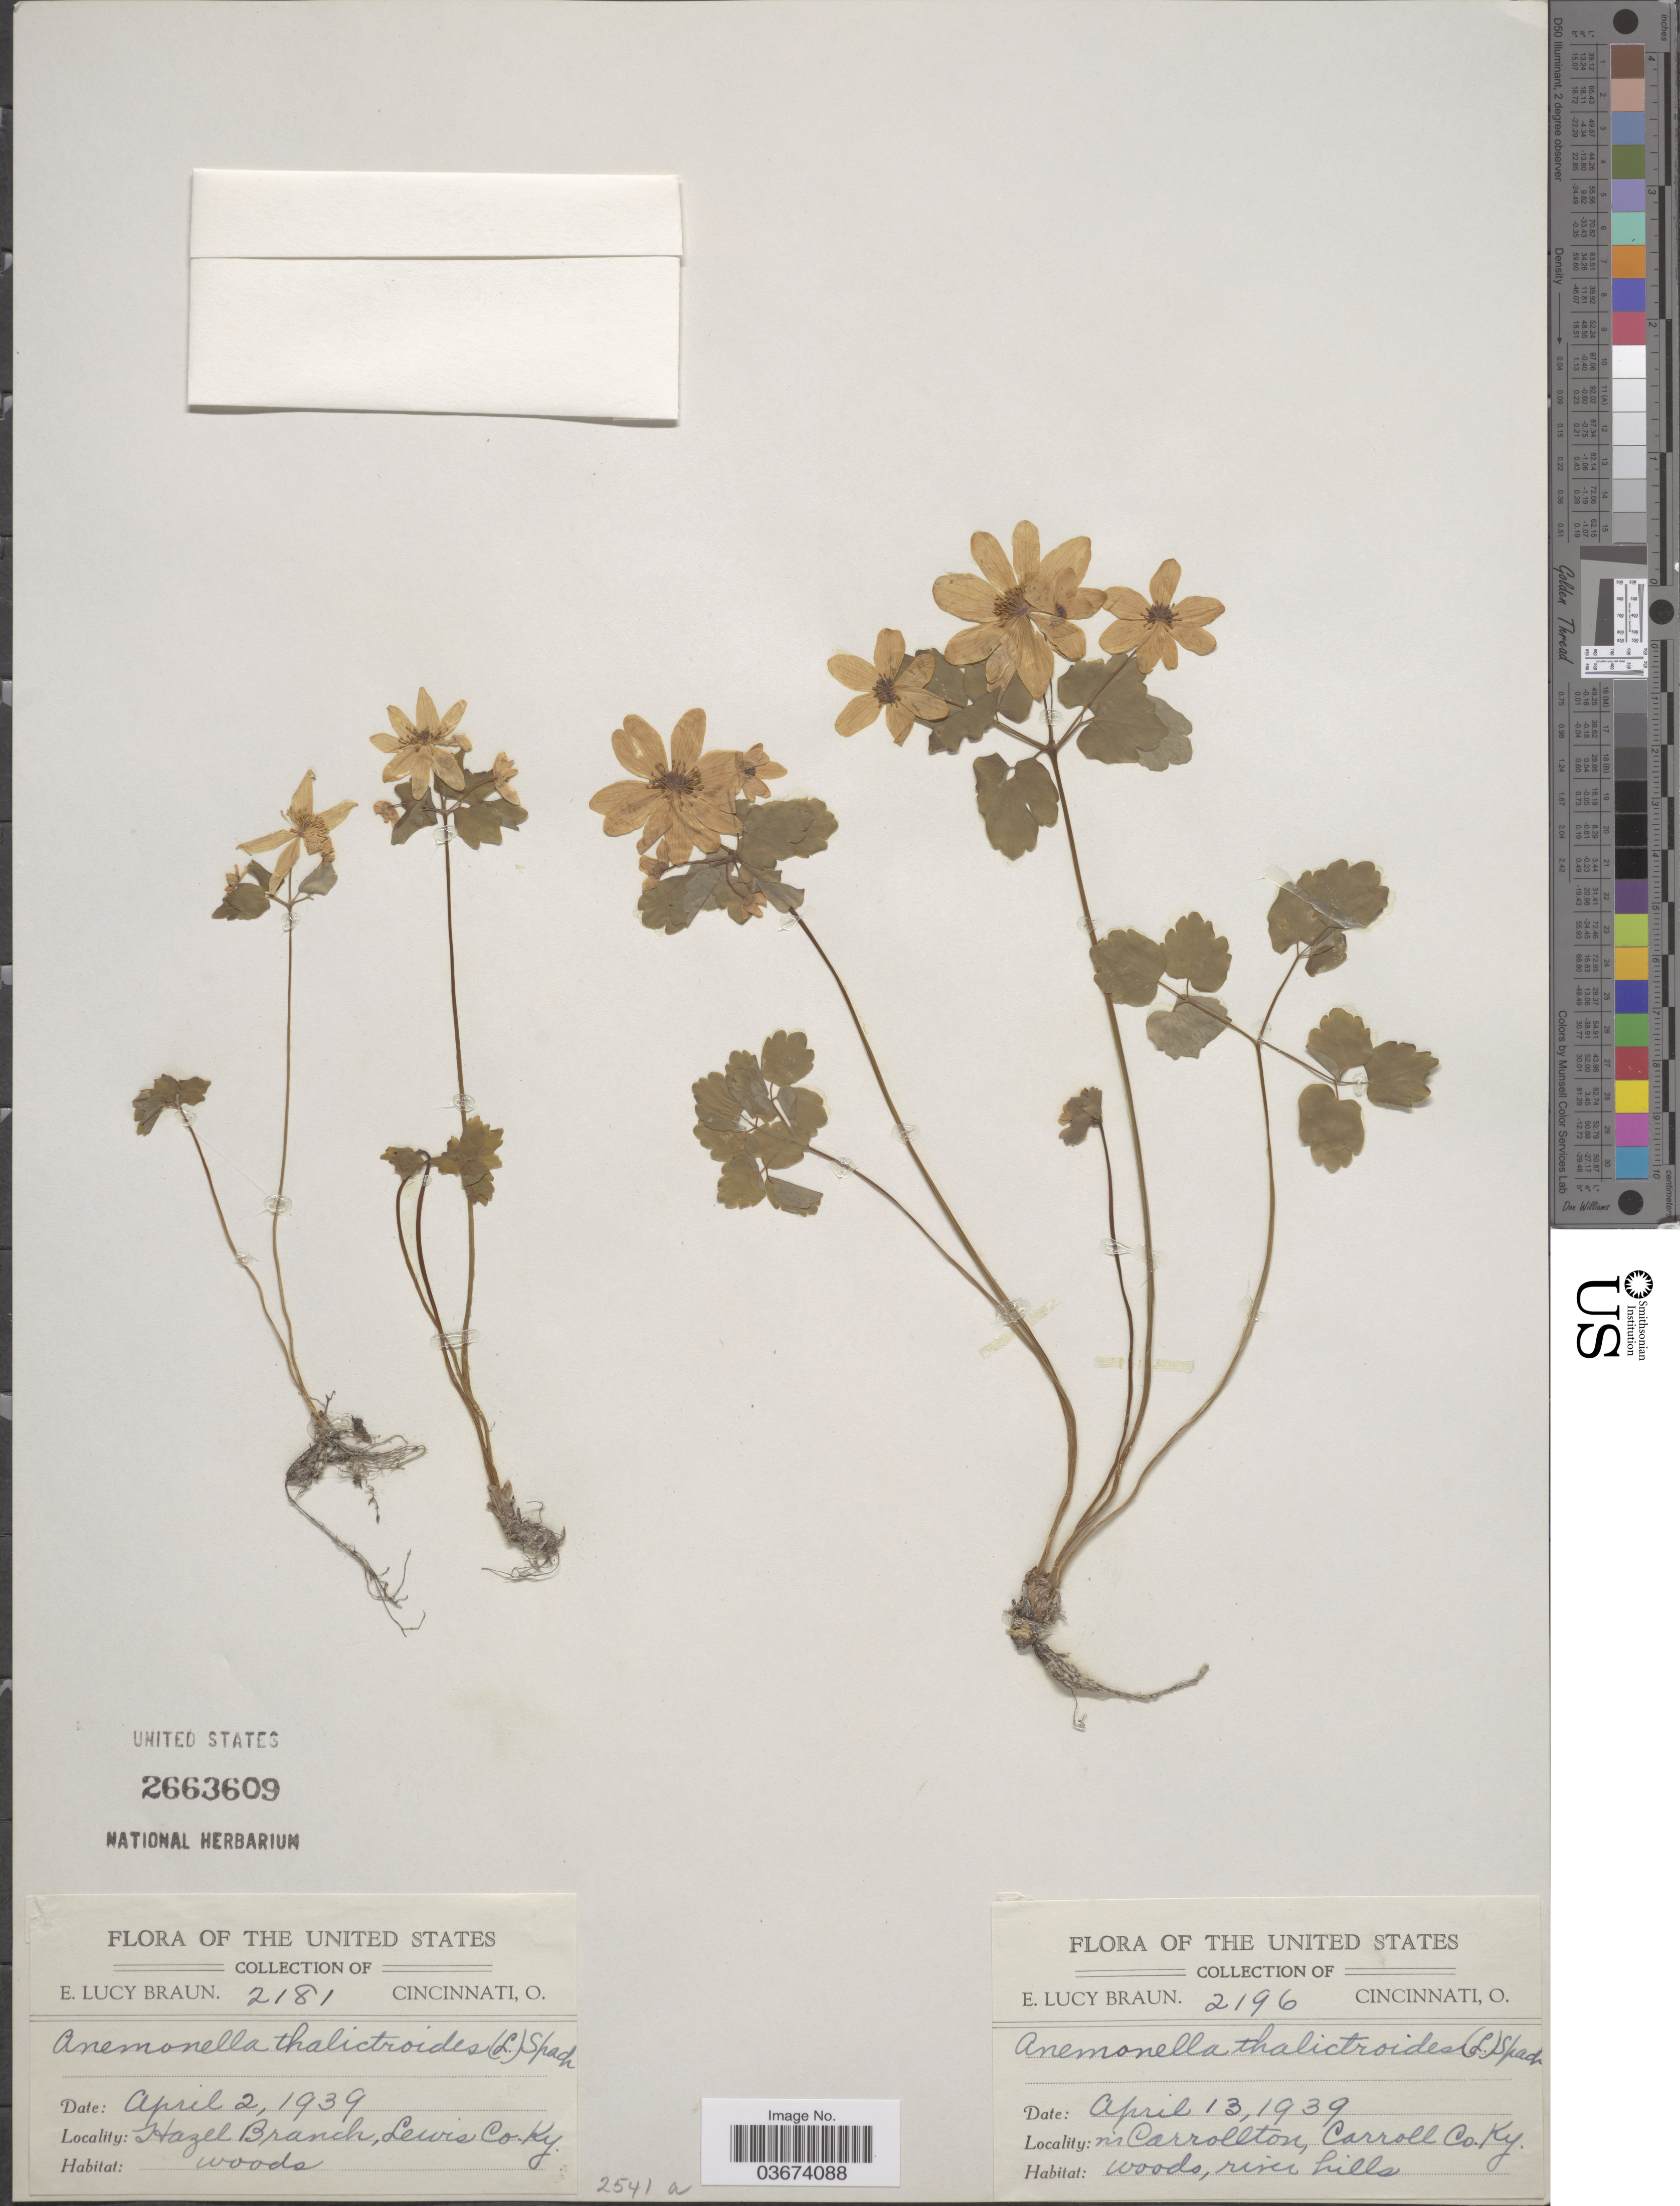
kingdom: Plantae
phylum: Tracheophyta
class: Magnoliopsida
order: Ranunculales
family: Ranunculaceae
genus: Thalictrum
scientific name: Thalictrum thalictroides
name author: (L.) A.J. Eames & B. Boivin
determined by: Strong, M. T., (US), Smithsonian Institution - National Museum of Natural History (UNITED STATES)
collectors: E. L. Braun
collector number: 2181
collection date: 1939-04-02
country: United States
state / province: Kentucky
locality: Hazel Branch, Leurs Co.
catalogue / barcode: US 2663609